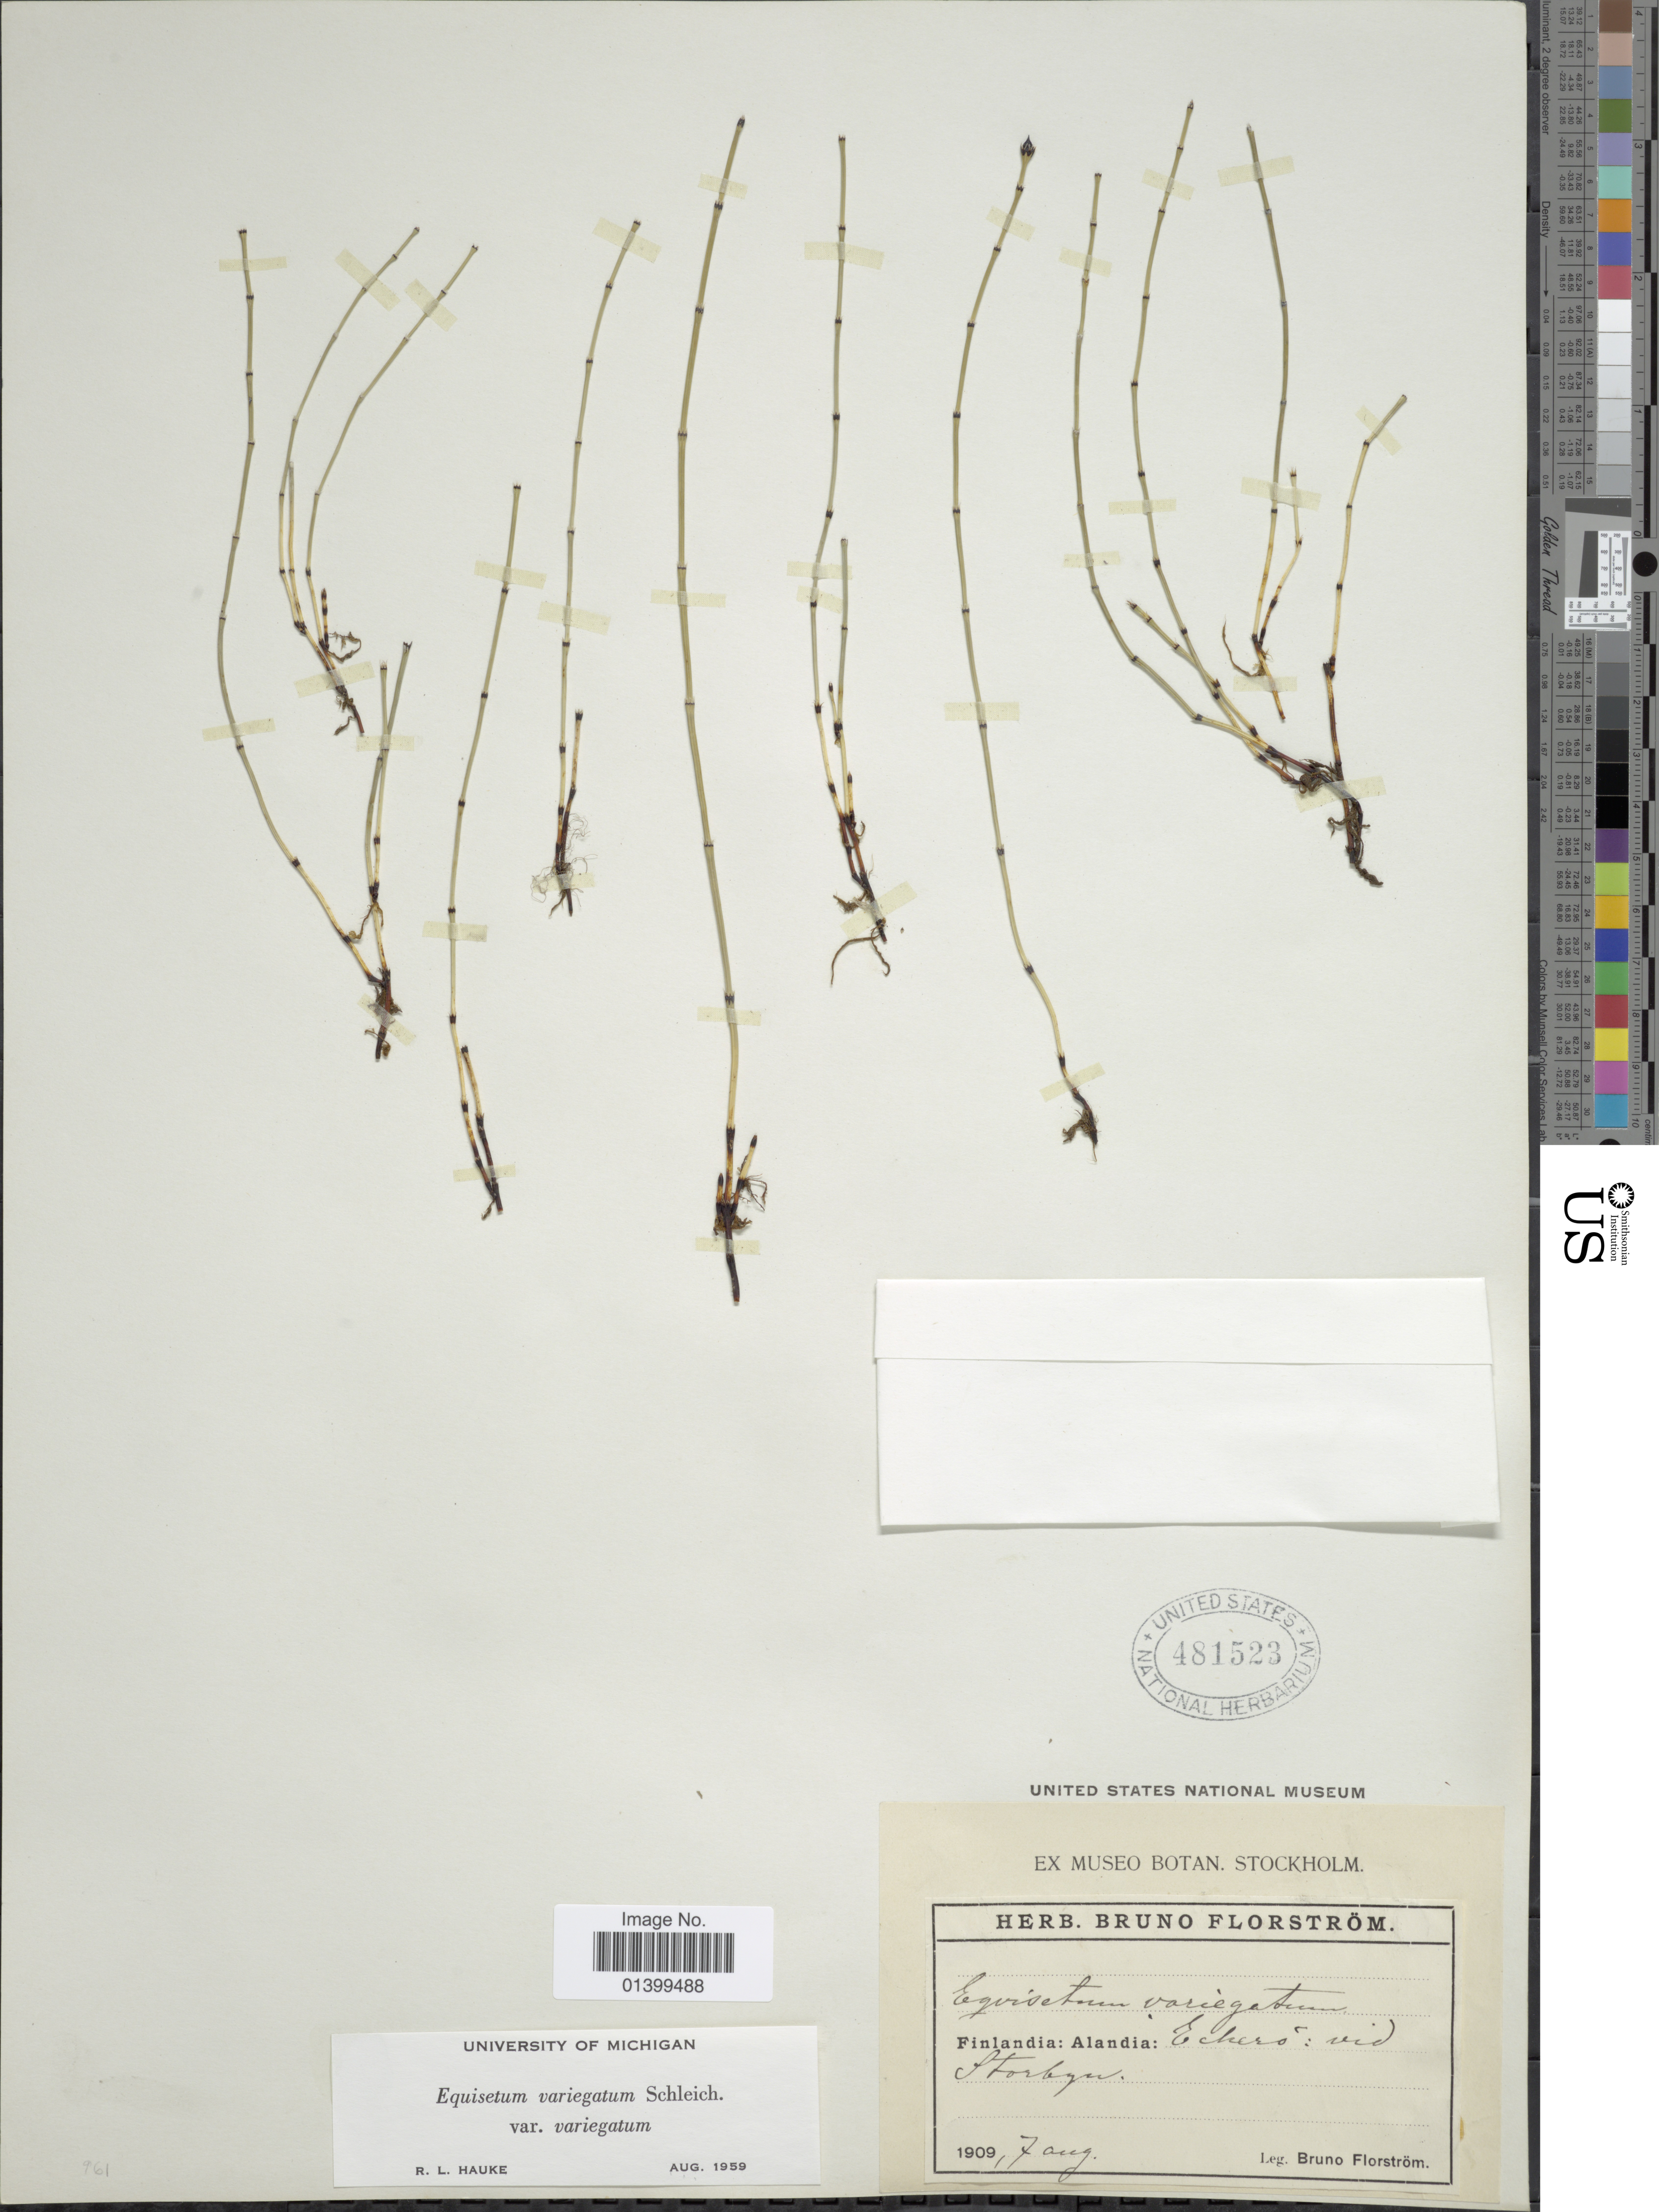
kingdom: Plantae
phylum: Tracheophyta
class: Polypodiopsida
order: Equisetales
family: Equisetaceae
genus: Equisetum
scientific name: Equisetum variegatum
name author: Schleich. ex F. Weber & D. Mohr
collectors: B. Florström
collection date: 1909-08-07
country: Finland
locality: Finlandia: Alandia: Echero: vid Storbyer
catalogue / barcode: US 481523